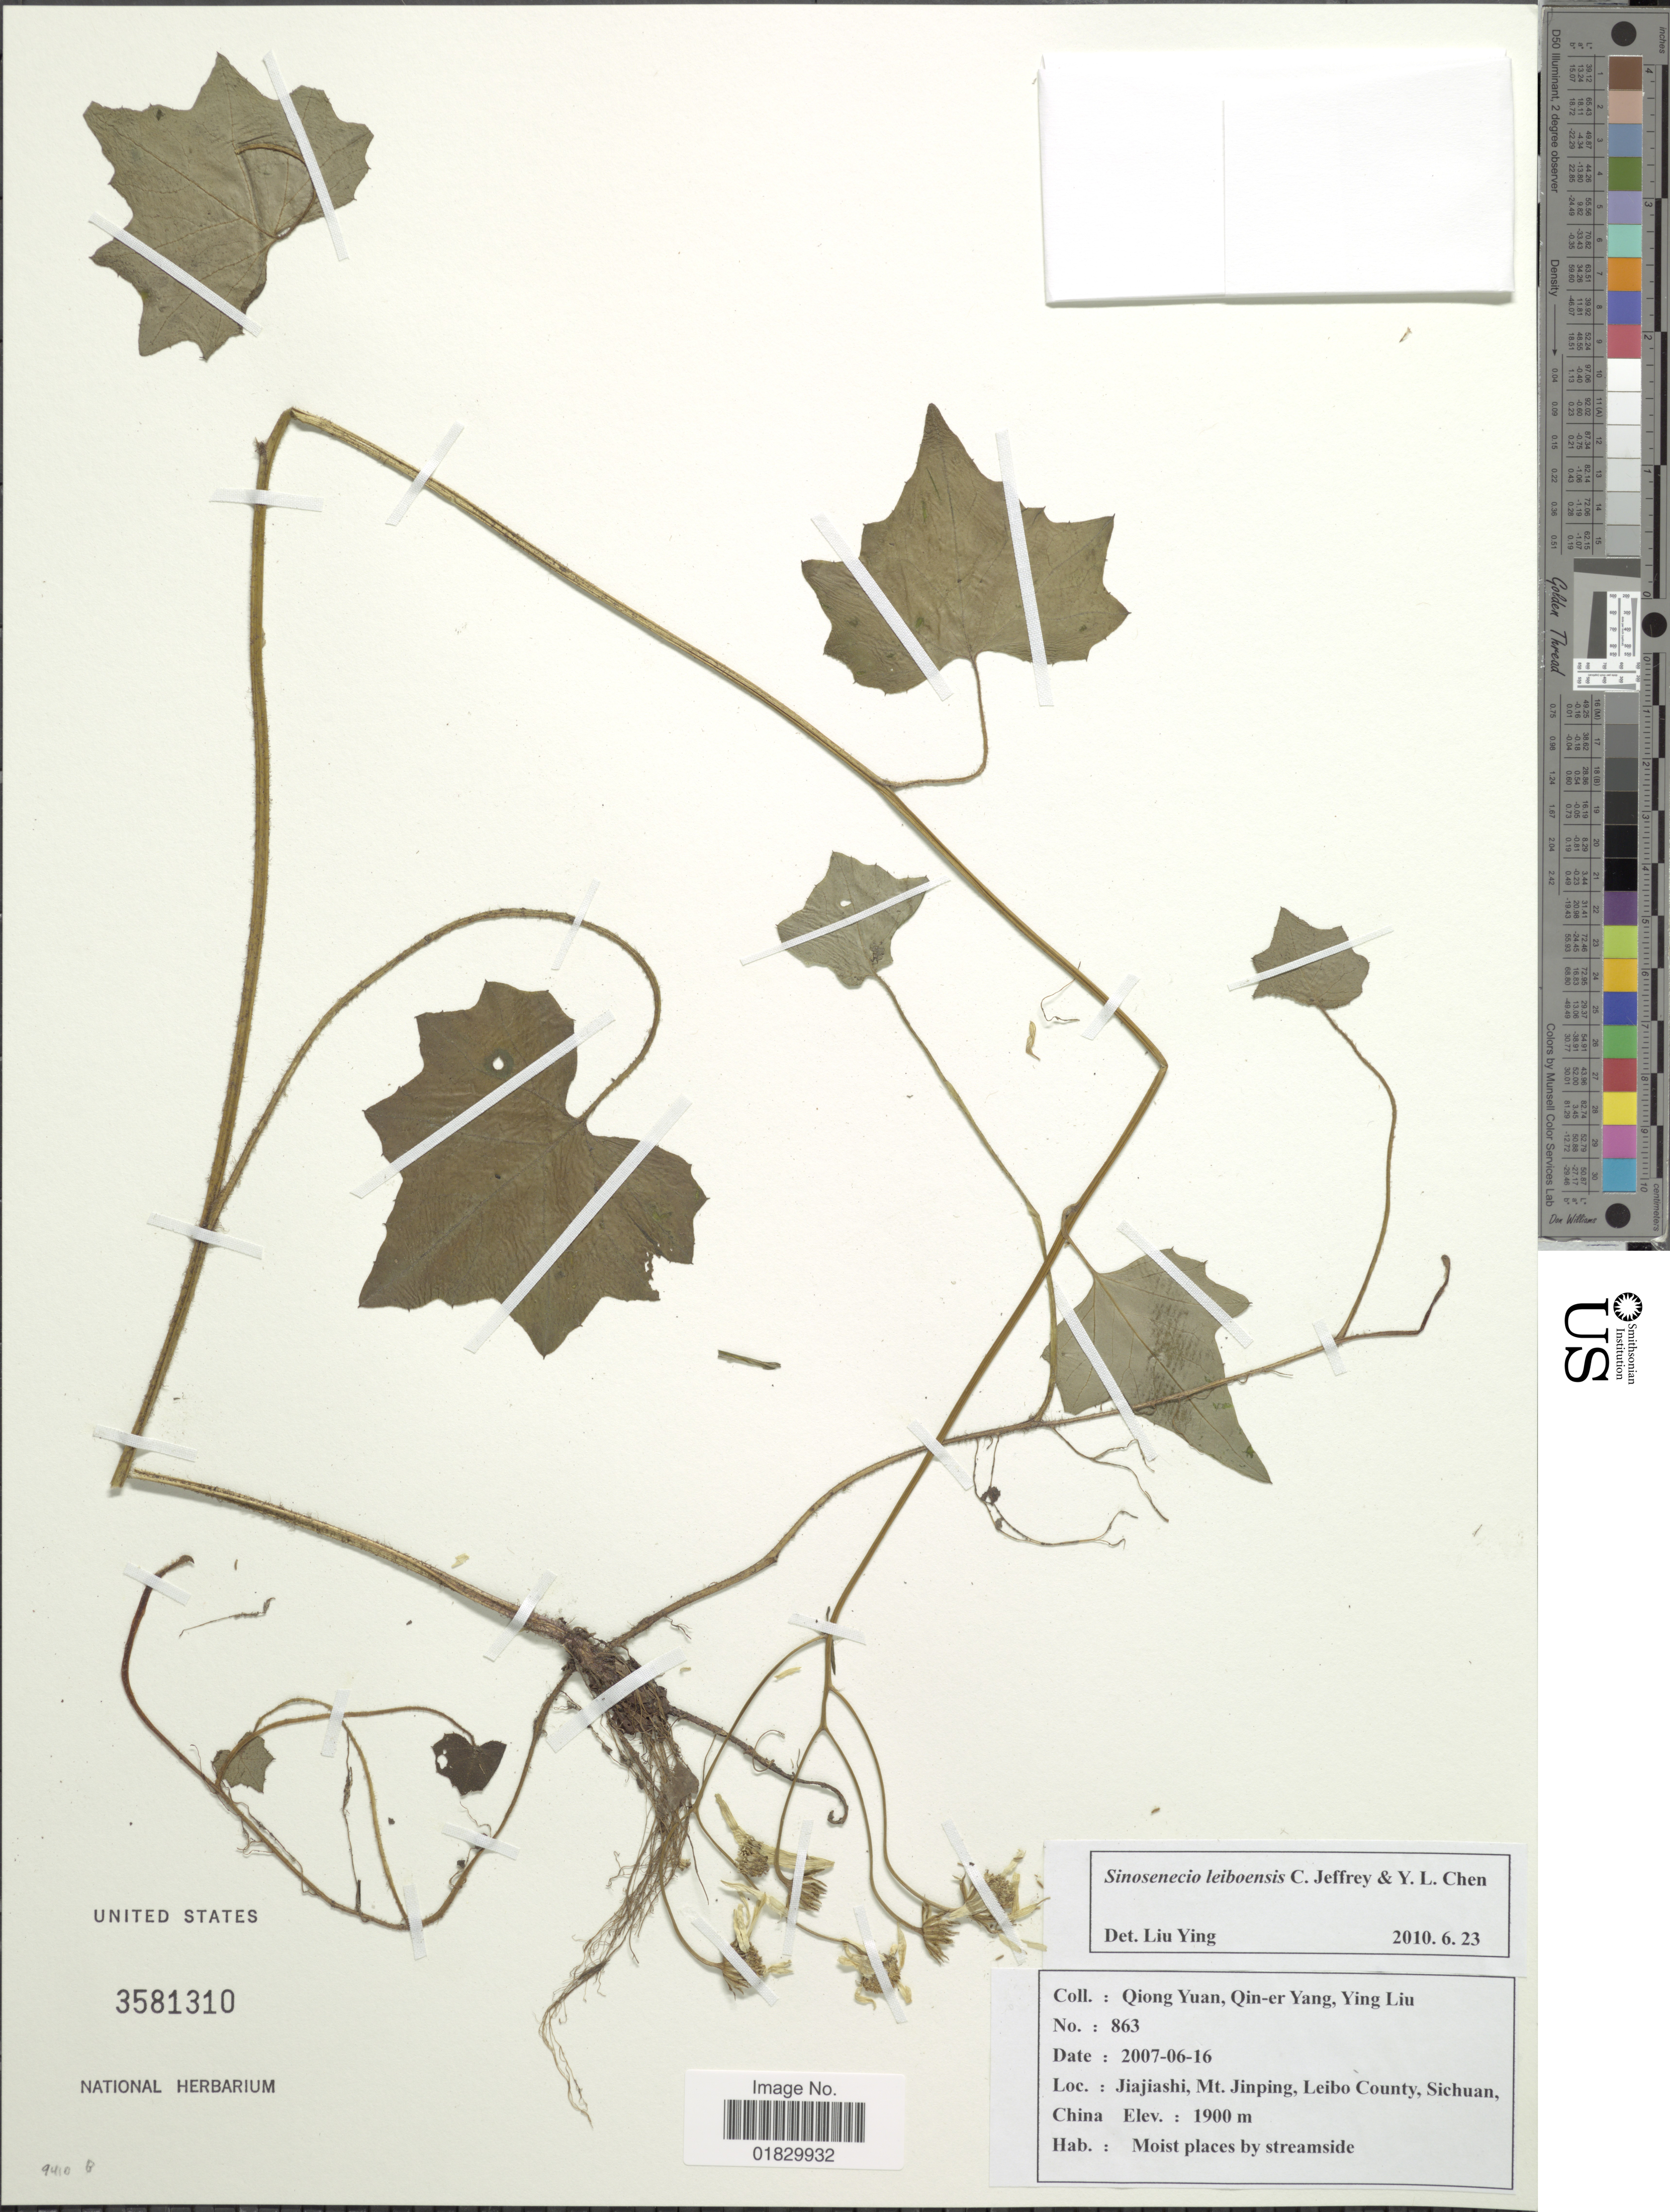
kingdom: Plantae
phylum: Tracheophyta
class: Magnoliopsida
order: Asterales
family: Asteraceae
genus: Sinosenecio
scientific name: Sinosenecio leiboensis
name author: C. Jeffrey & Y.L. Chen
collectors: Q. Yuan, Q. Yang & Y. Liu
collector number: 863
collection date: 2007-06-16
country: China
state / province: Sichuan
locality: Jiajiashi, Mt. Jinping, Leibo County, Sichuan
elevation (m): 1900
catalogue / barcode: US 3581310